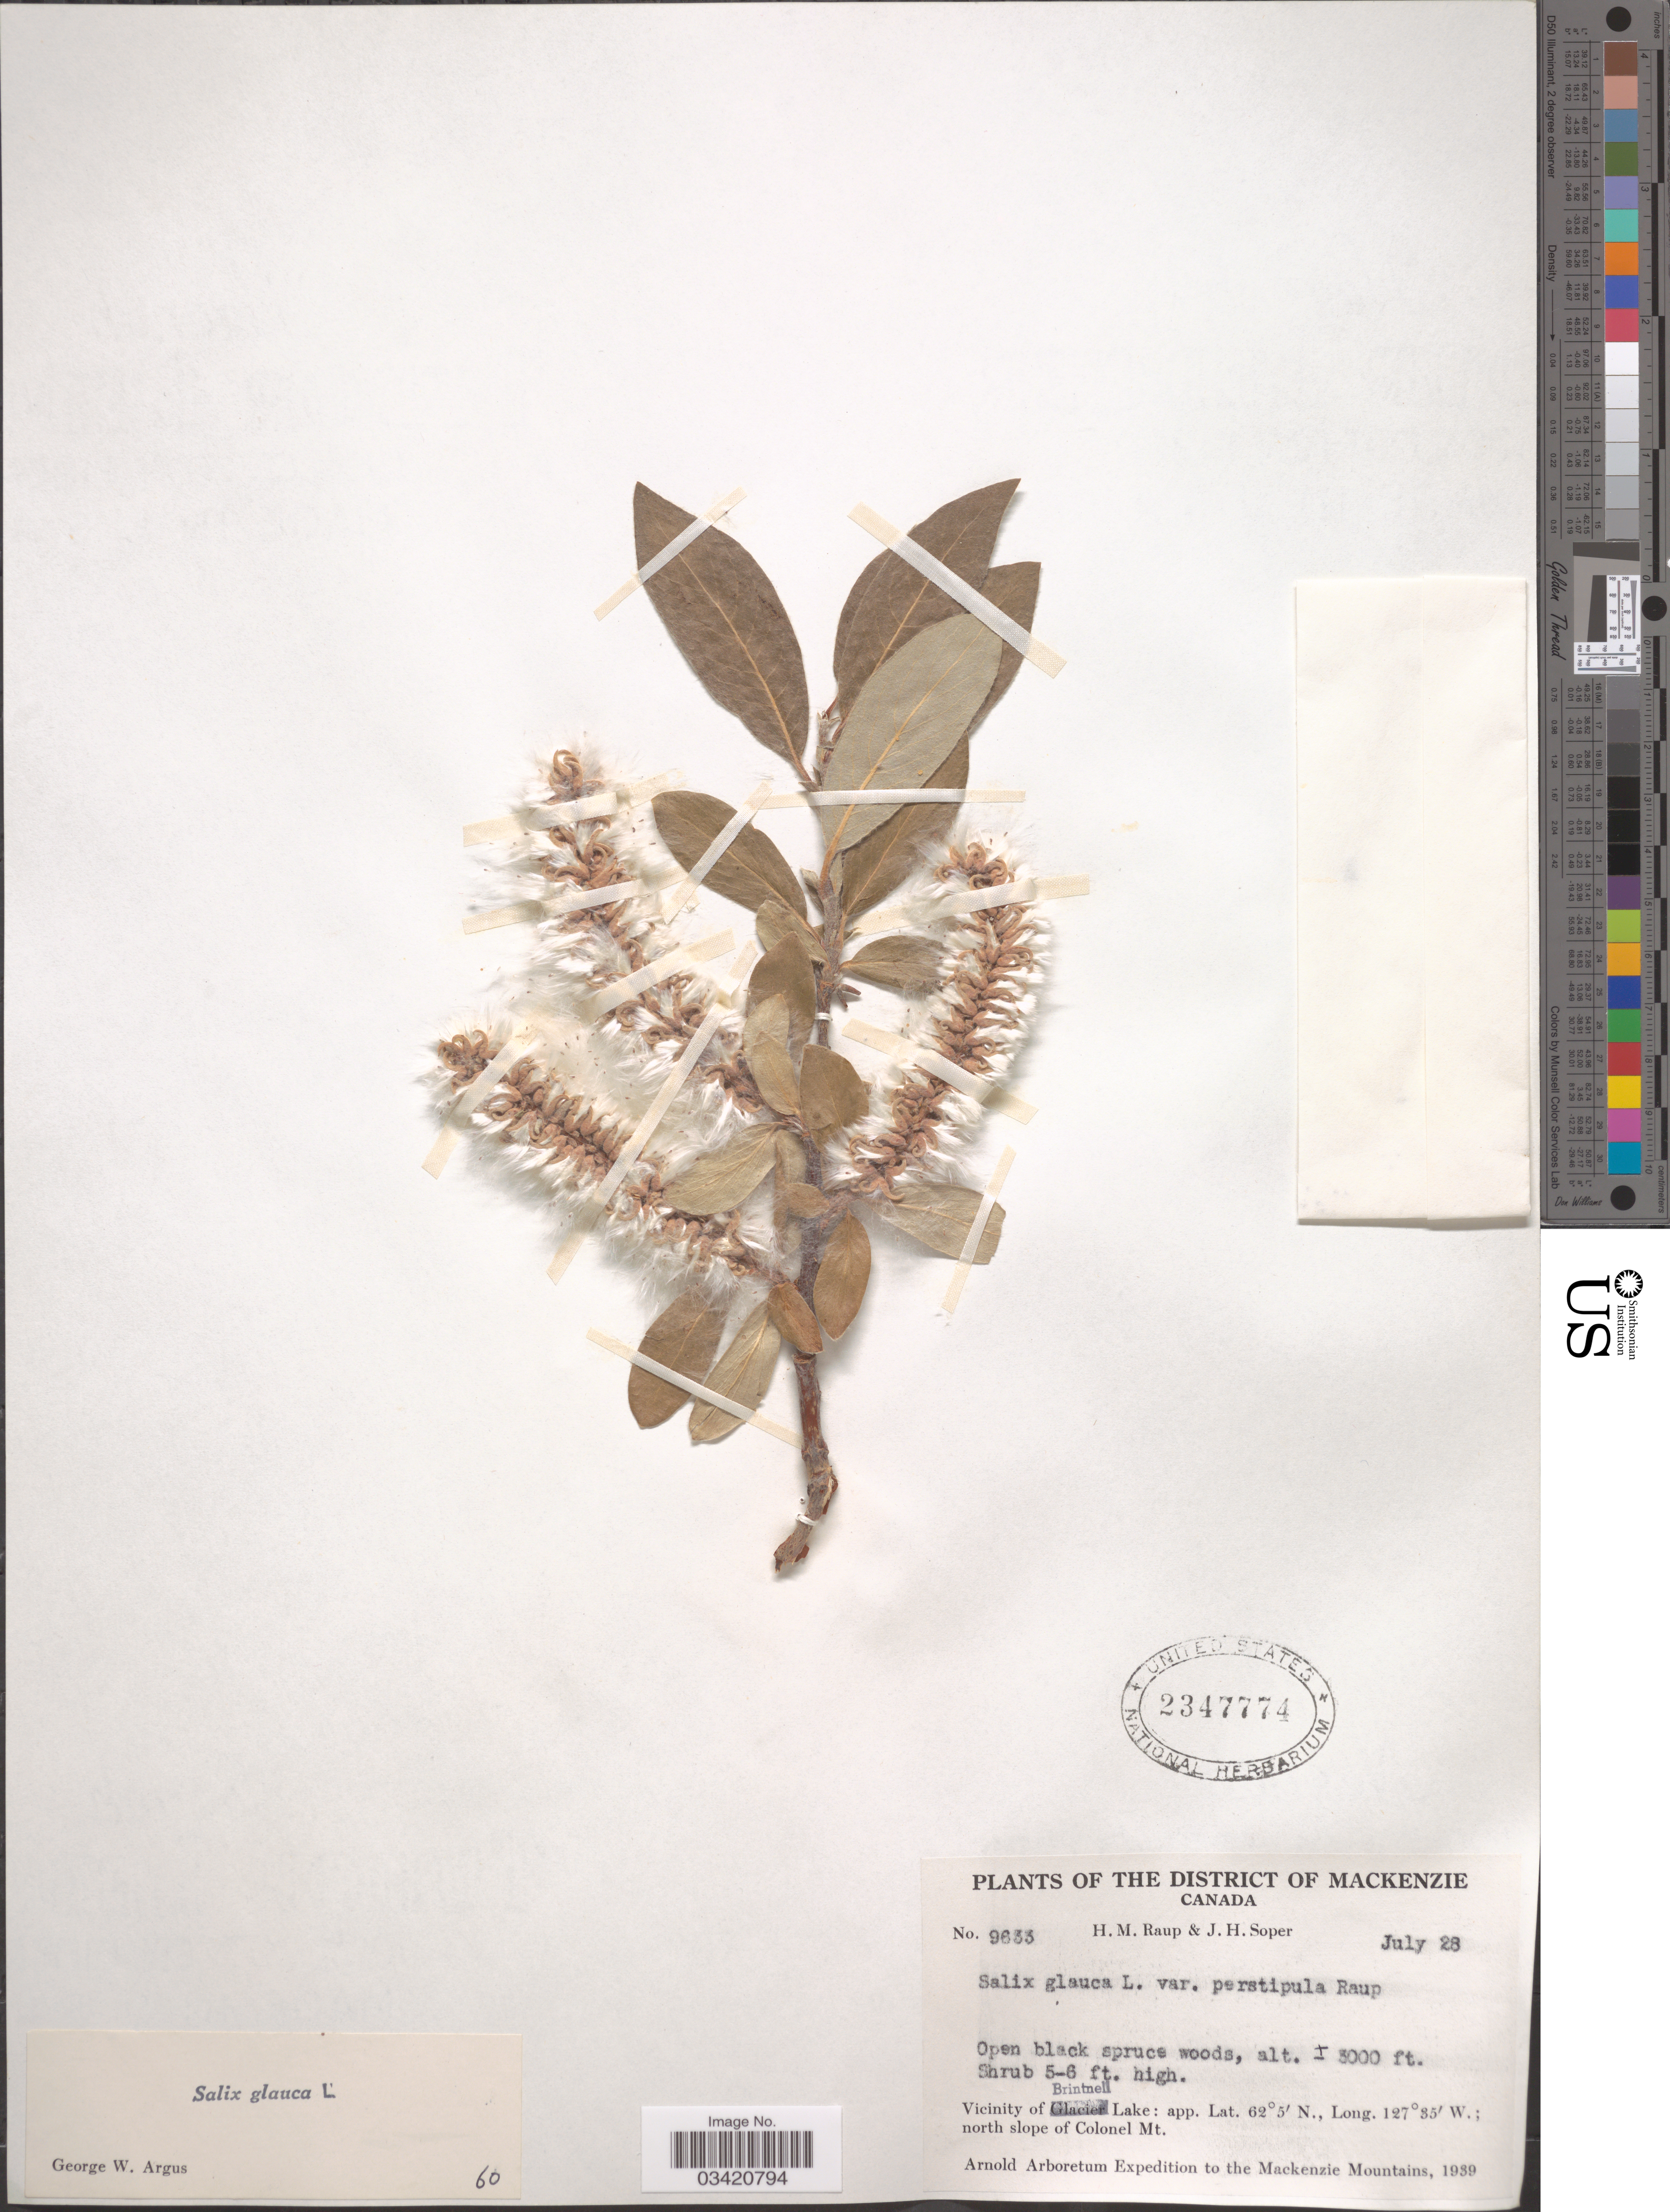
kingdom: Plantae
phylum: Tracheophyta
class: Magnoliopsida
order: Malpighiales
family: Salicaceae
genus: Salix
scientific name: Salix glauca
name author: L.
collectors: H. Raup & J. H. Soper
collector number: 9633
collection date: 1939-07-28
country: Canada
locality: District of Mackenzie. Vicinity of Brintnell Lake; north slope of Colonel Mt. Mackenzie Mountains.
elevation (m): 914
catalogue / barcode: US 2347774